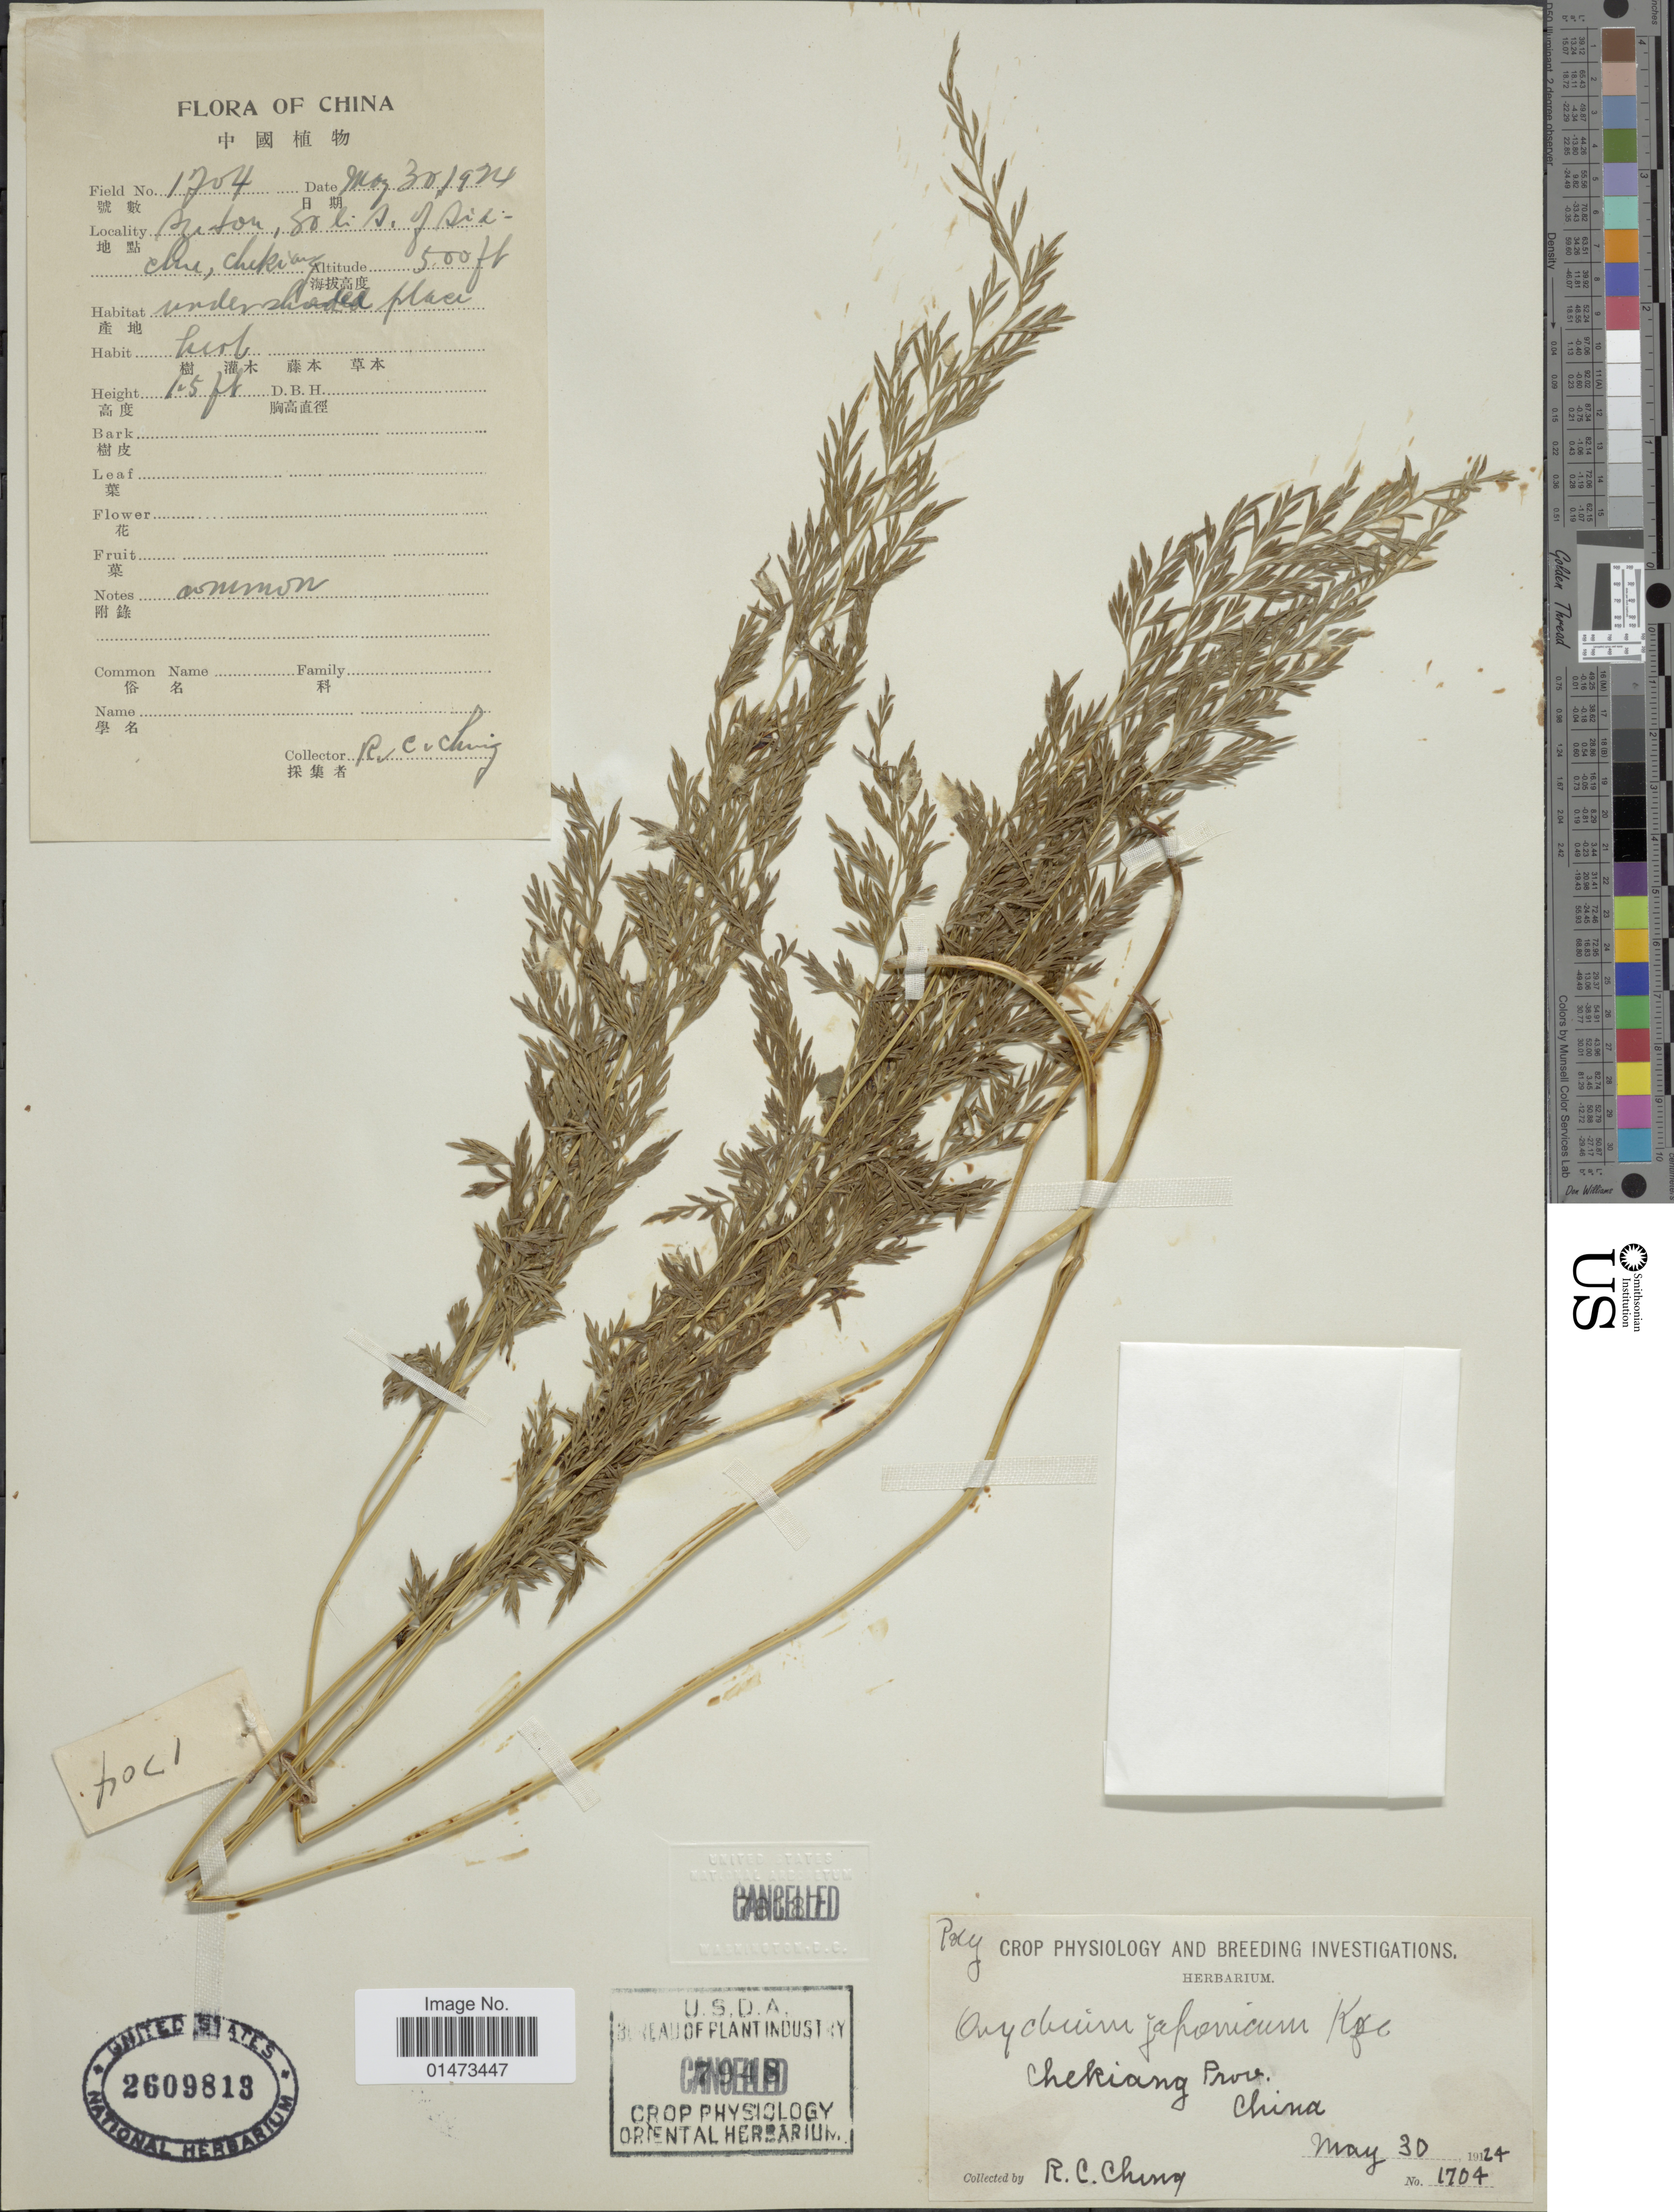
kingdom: Plantae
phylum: Tracheophyta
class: Polypodiopsida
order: Polypodiales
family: Pteridaceae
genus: Onychium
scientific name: Onychium japonicum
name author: (Thunb.) Kunze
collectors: R. C. Ching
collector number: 1704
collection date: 1924-05-30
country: China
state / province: Zhejiang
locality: Sze-ton, 80 li. S. of Siachu, Chekiang.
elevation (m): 152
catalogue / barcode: US 2609813